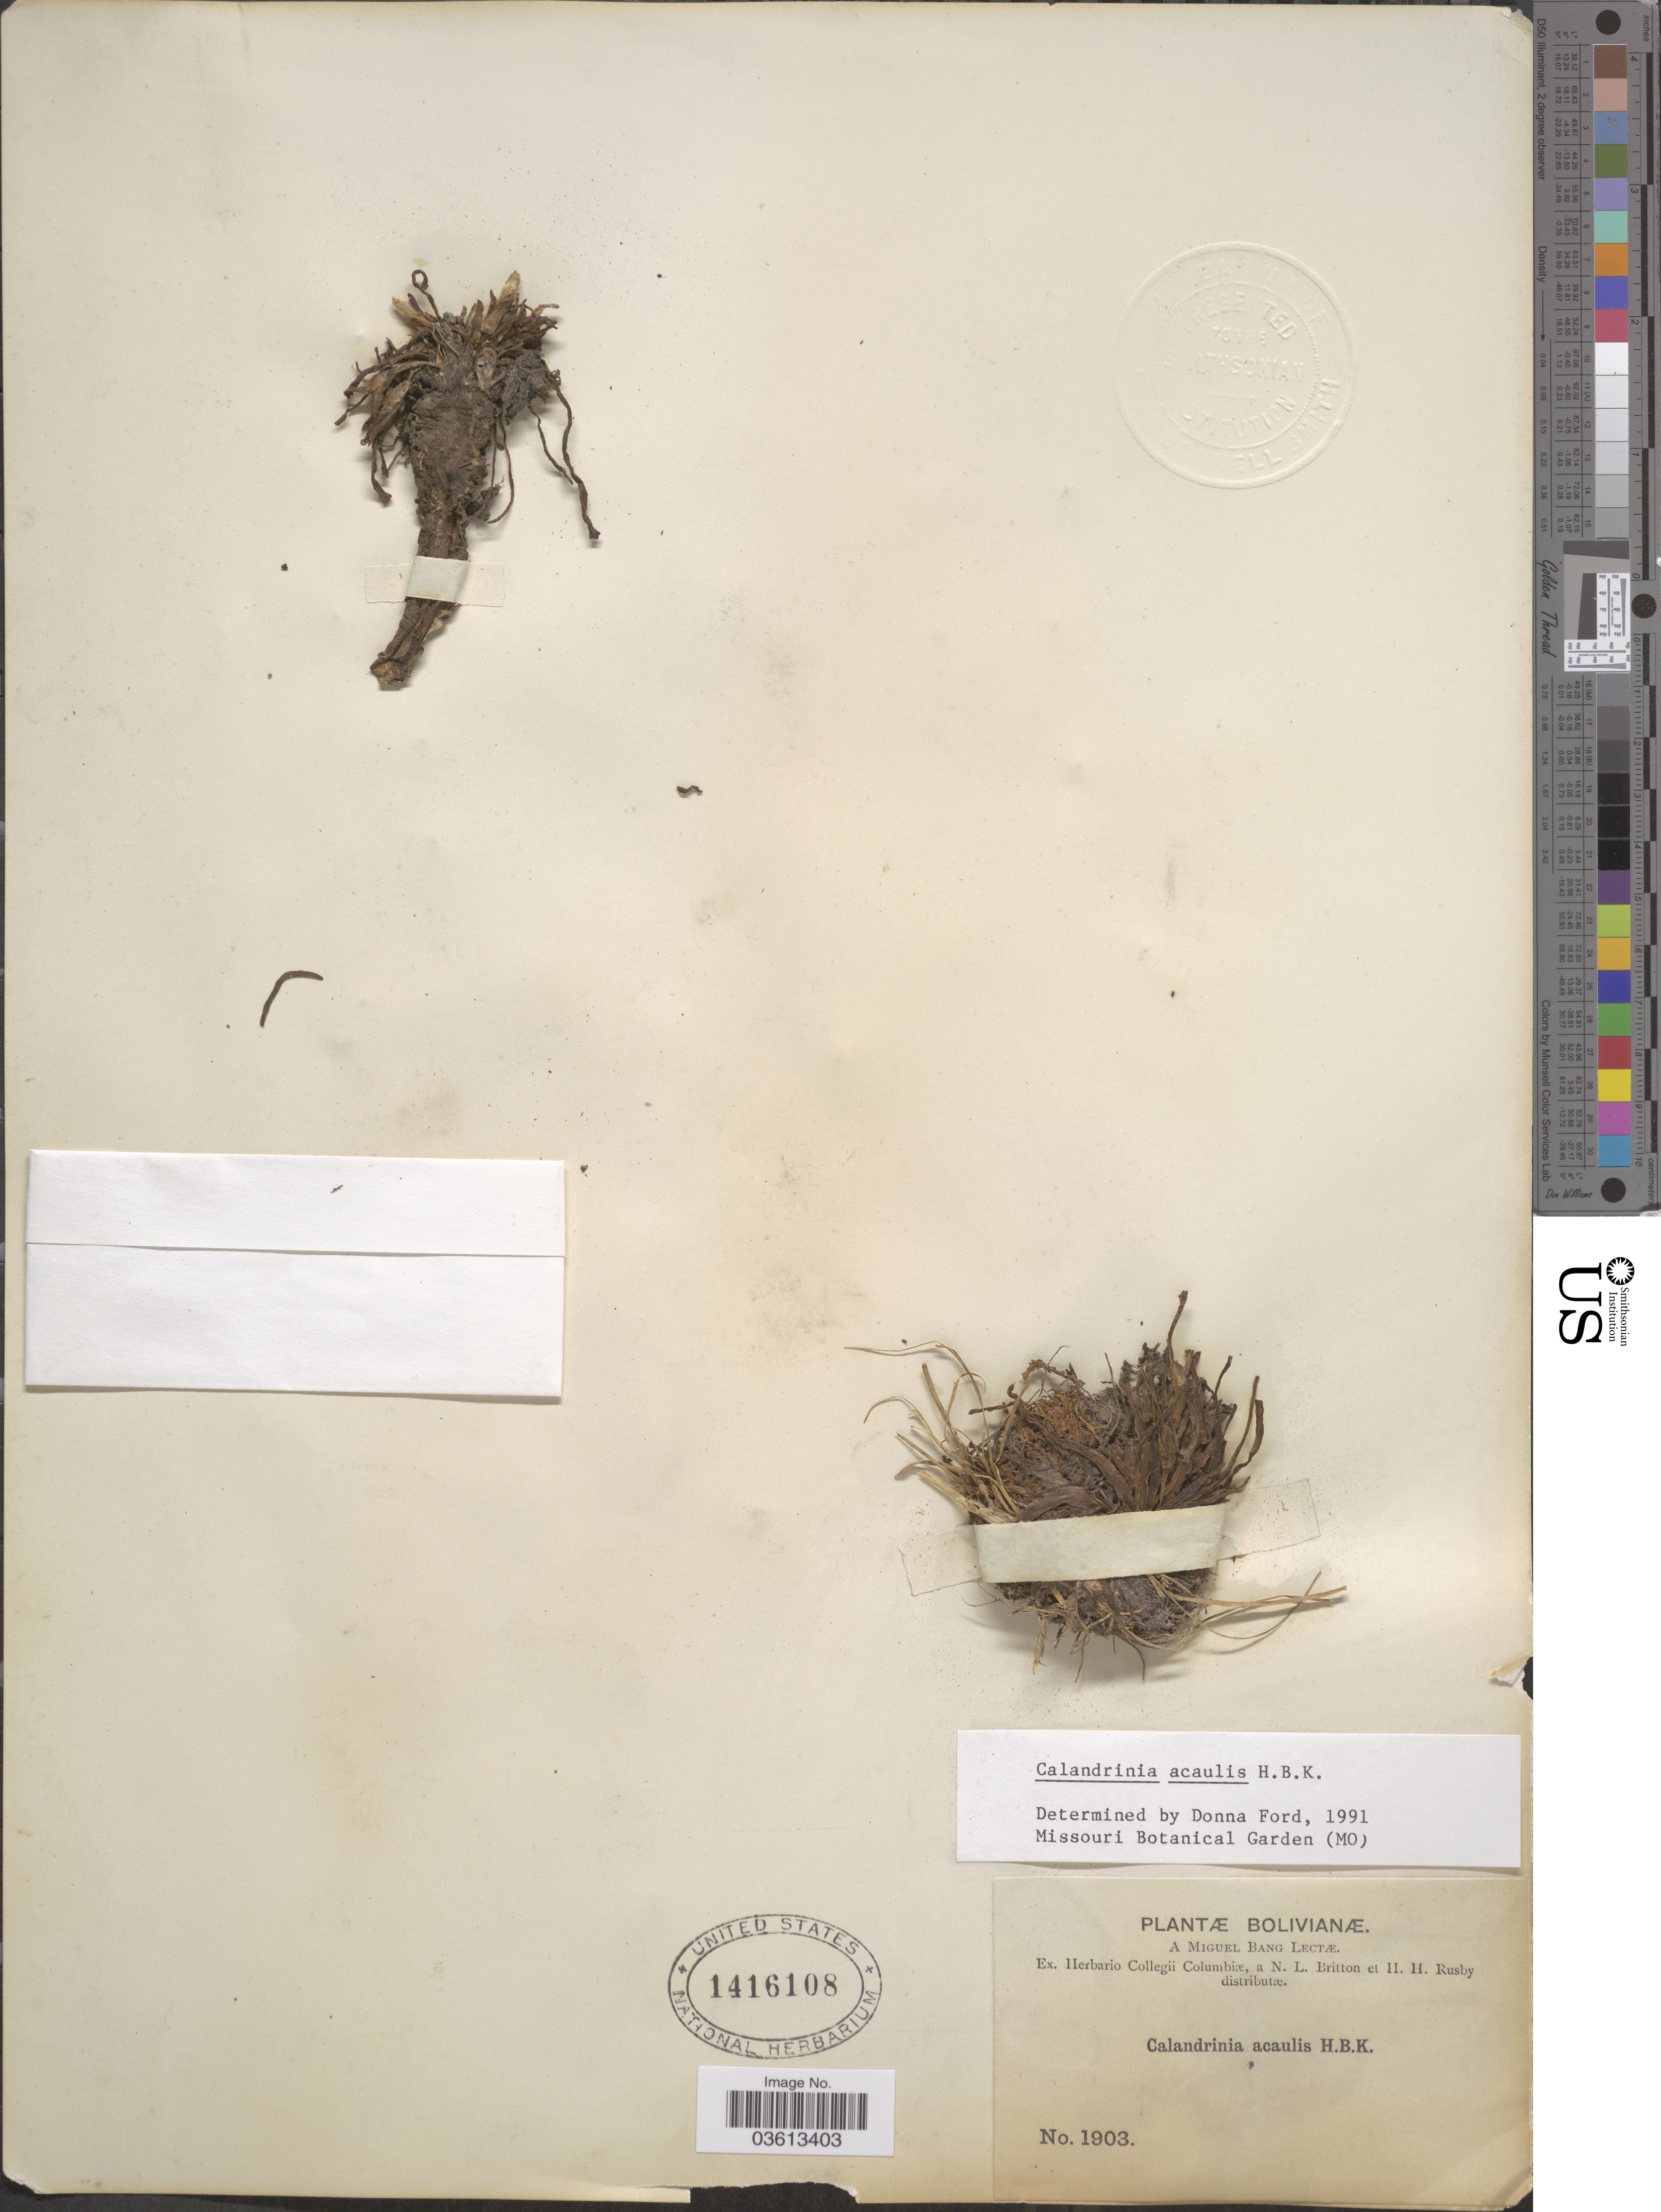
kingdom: Plantae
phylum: Tracheophyta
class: Magnoliopsida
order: Caryophyllales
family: Montiaceae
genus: Calandrinia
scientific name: Calandrinia acaulis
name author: Kunth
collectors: M. Bang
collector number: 1903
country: Bolivia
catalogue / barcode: US 1416108